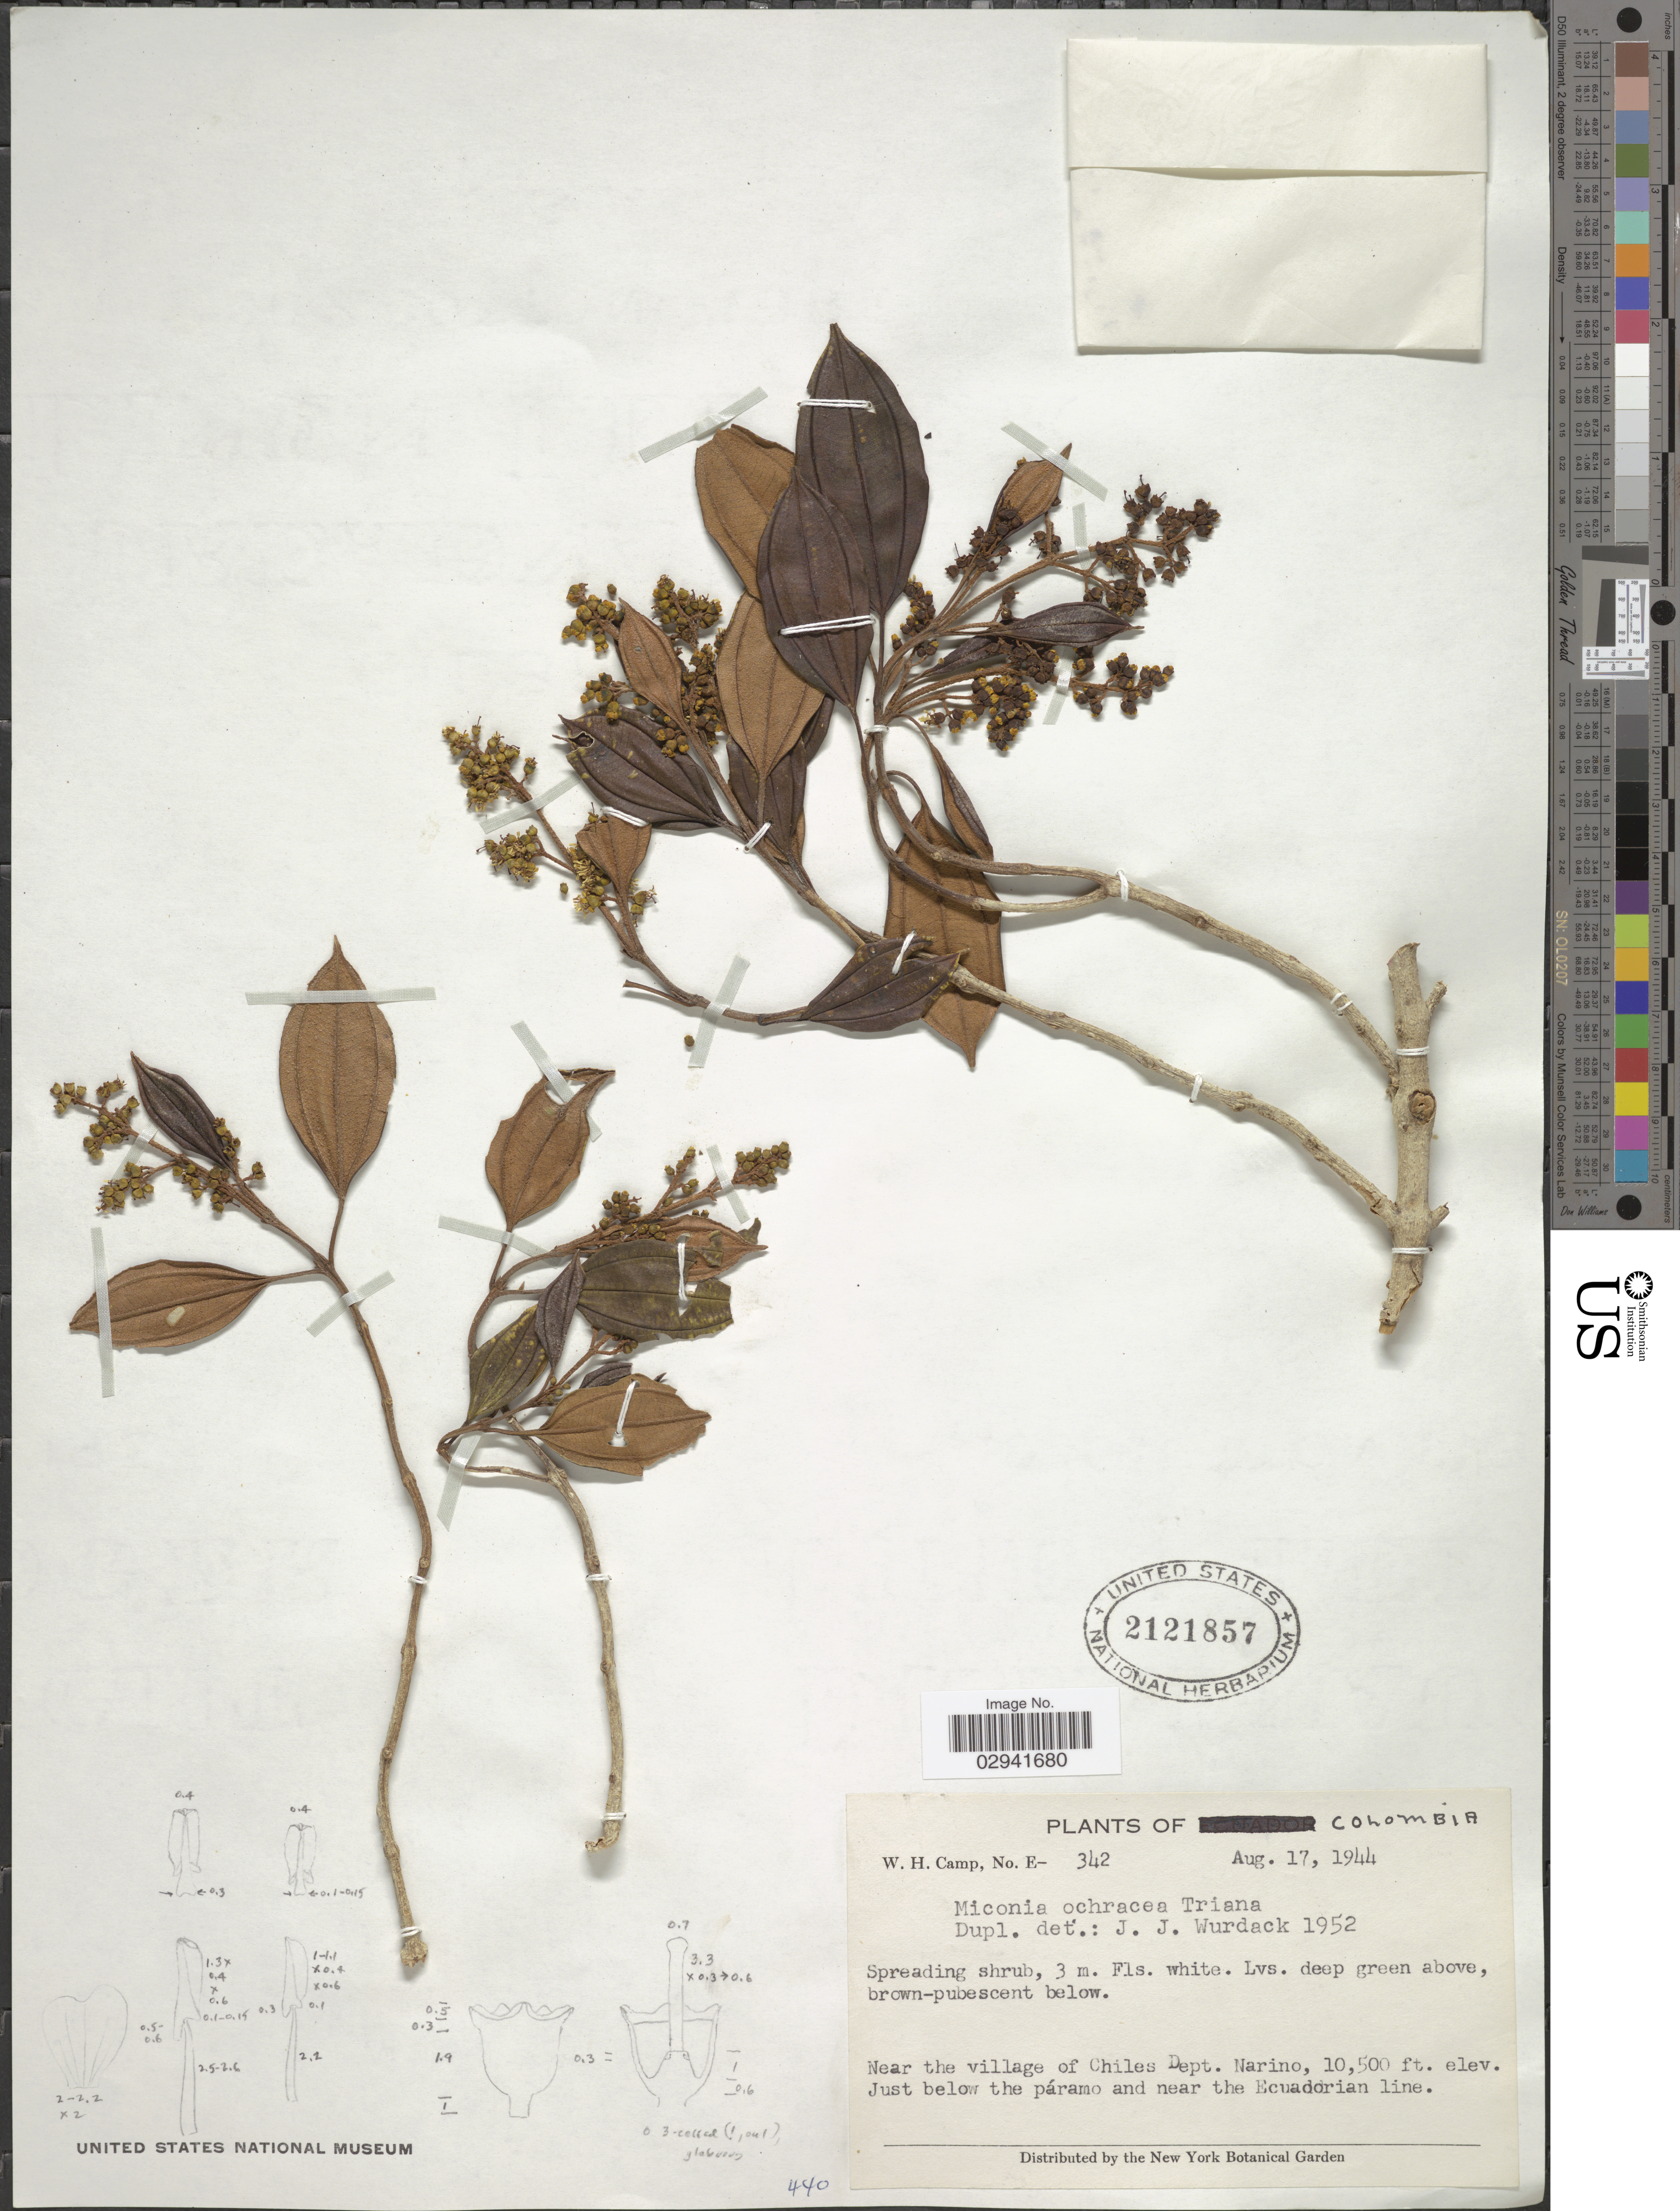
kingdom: Plantae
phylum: Tracheophyta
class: Magnoliopsida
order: Myrtales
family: Melastomataceae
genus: Miconia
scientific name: Miconia ochracea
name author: Triana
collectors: W. H. Camp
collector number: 342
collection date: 1944-08-17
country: Colombia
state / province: Nariño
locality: Near the village of Chiles Dept. Narino. Just below the páramo and near the Ecuadorian line.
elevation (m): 3200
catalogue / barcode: US 2121857